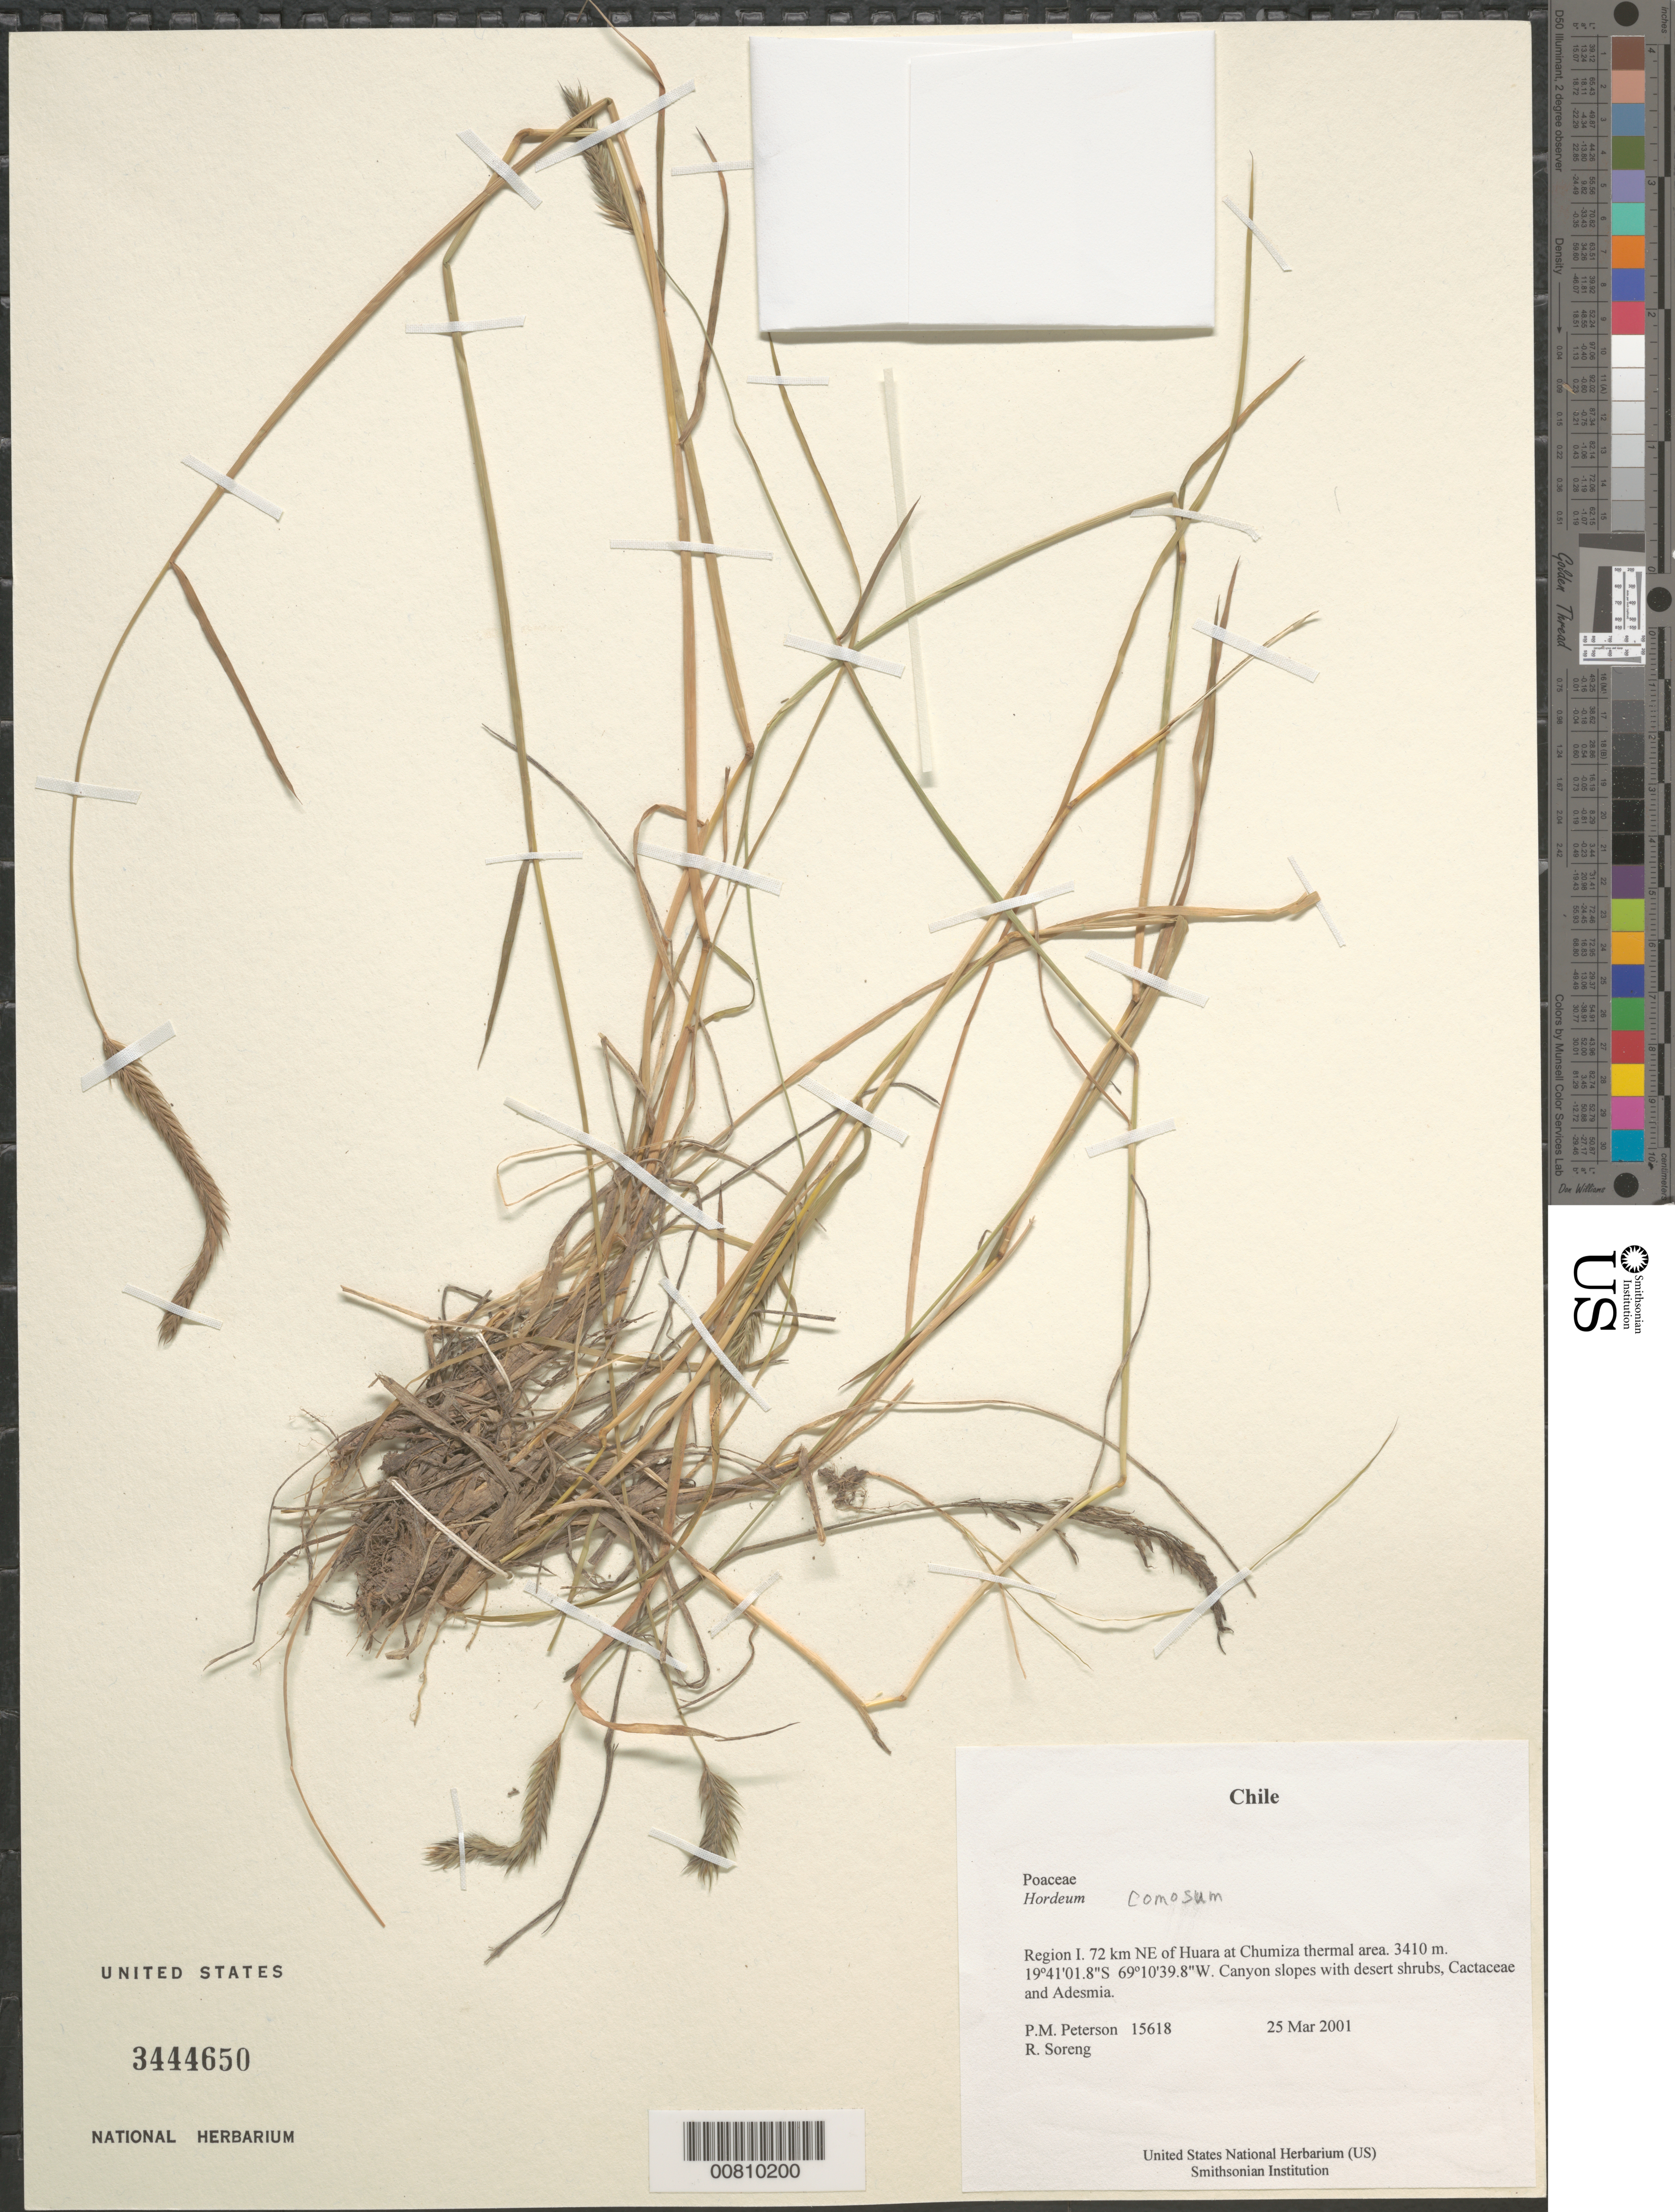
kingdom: Plantae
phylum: Tracheophyta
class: Liliopsida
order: Poales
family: Poaceae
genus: Hordeum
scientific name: Hordeum comosum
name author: J. Presl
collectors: P. M. Peterson & R. J. Soreng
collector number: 15618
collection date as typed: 25 Mar 2001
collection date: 2001-03-25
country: Chile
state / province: Tarapacá (I)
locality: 72 km NE of Huara at Chumiza thermal area.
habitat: Canyon slopes with desert shrubs, Cactaceae and Adesmia.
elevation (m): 3410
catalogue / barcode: US 3444650